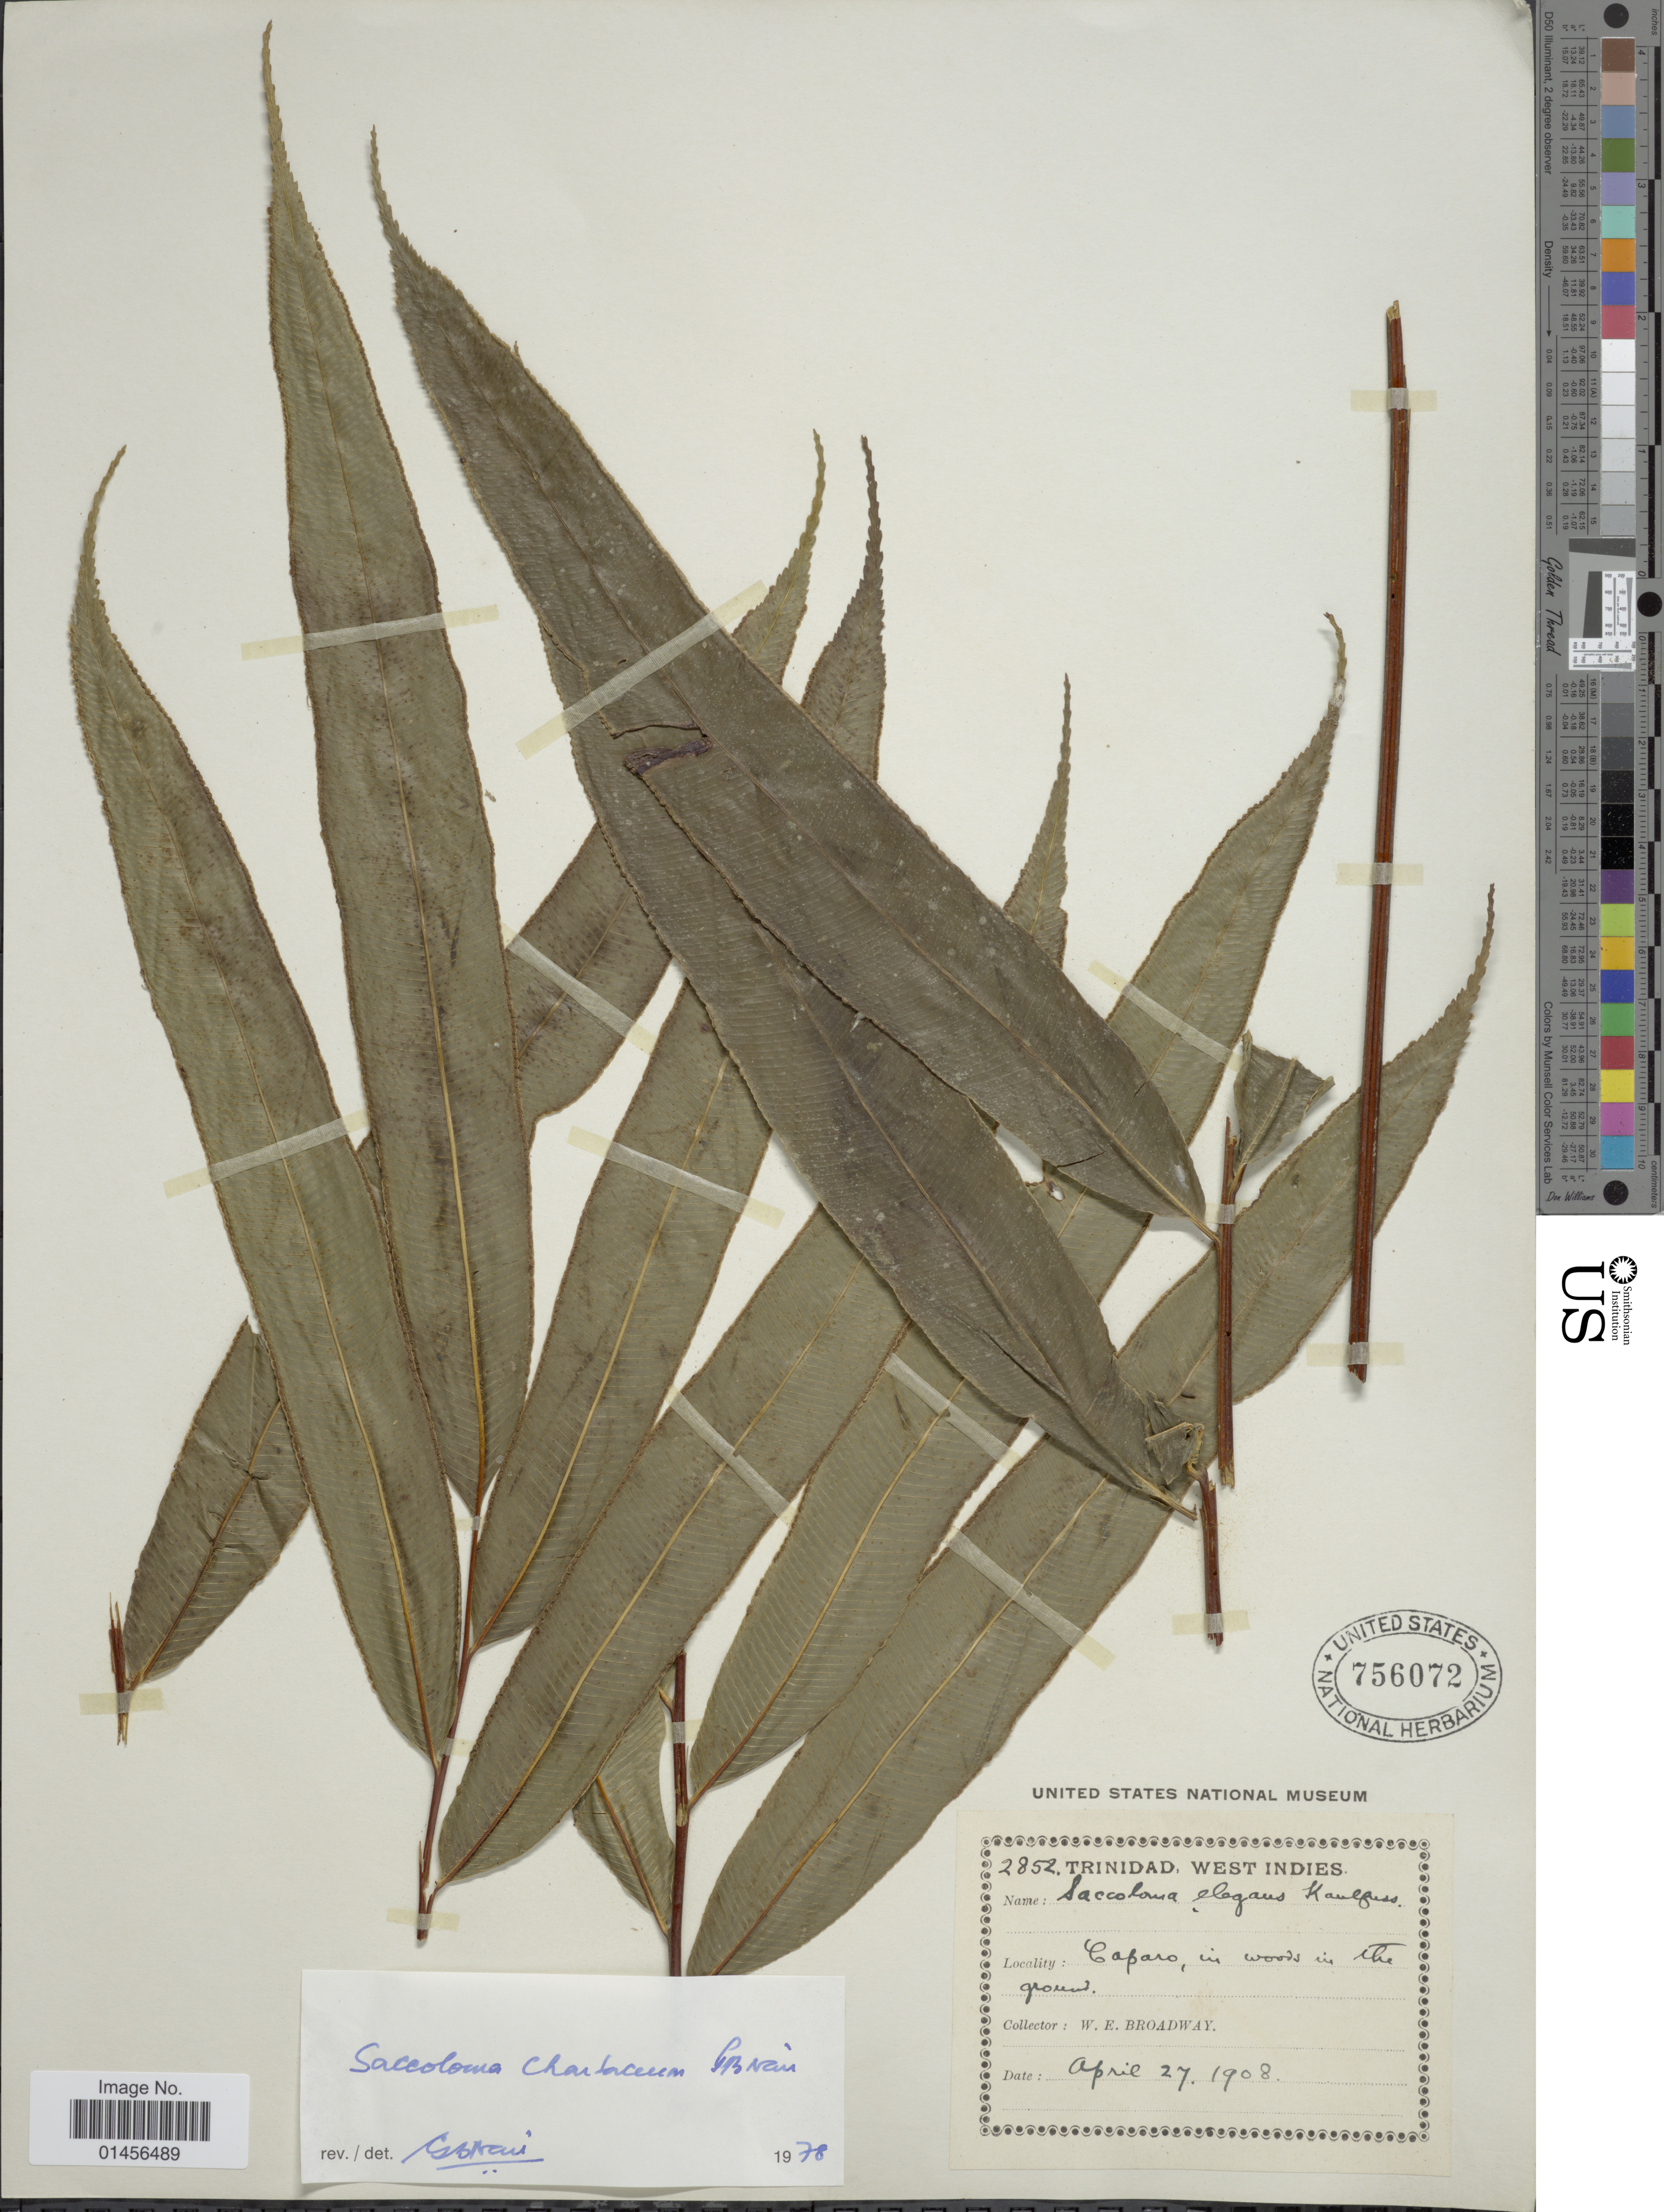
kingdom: Plantae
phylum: Tracheophyta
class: Polypodiopsida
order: Polypodiales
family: Saccolomataceae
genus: Saccoloma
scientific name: Saccoloma elegans subsp. chartaceum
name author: Cremers & K.U. Kramer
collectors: W. E. Broadway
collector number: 2852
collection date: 1908-04-27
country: Trinidad and Tobago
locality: Trinidad, Caparo, in woods in the ground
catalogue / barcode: US 756072